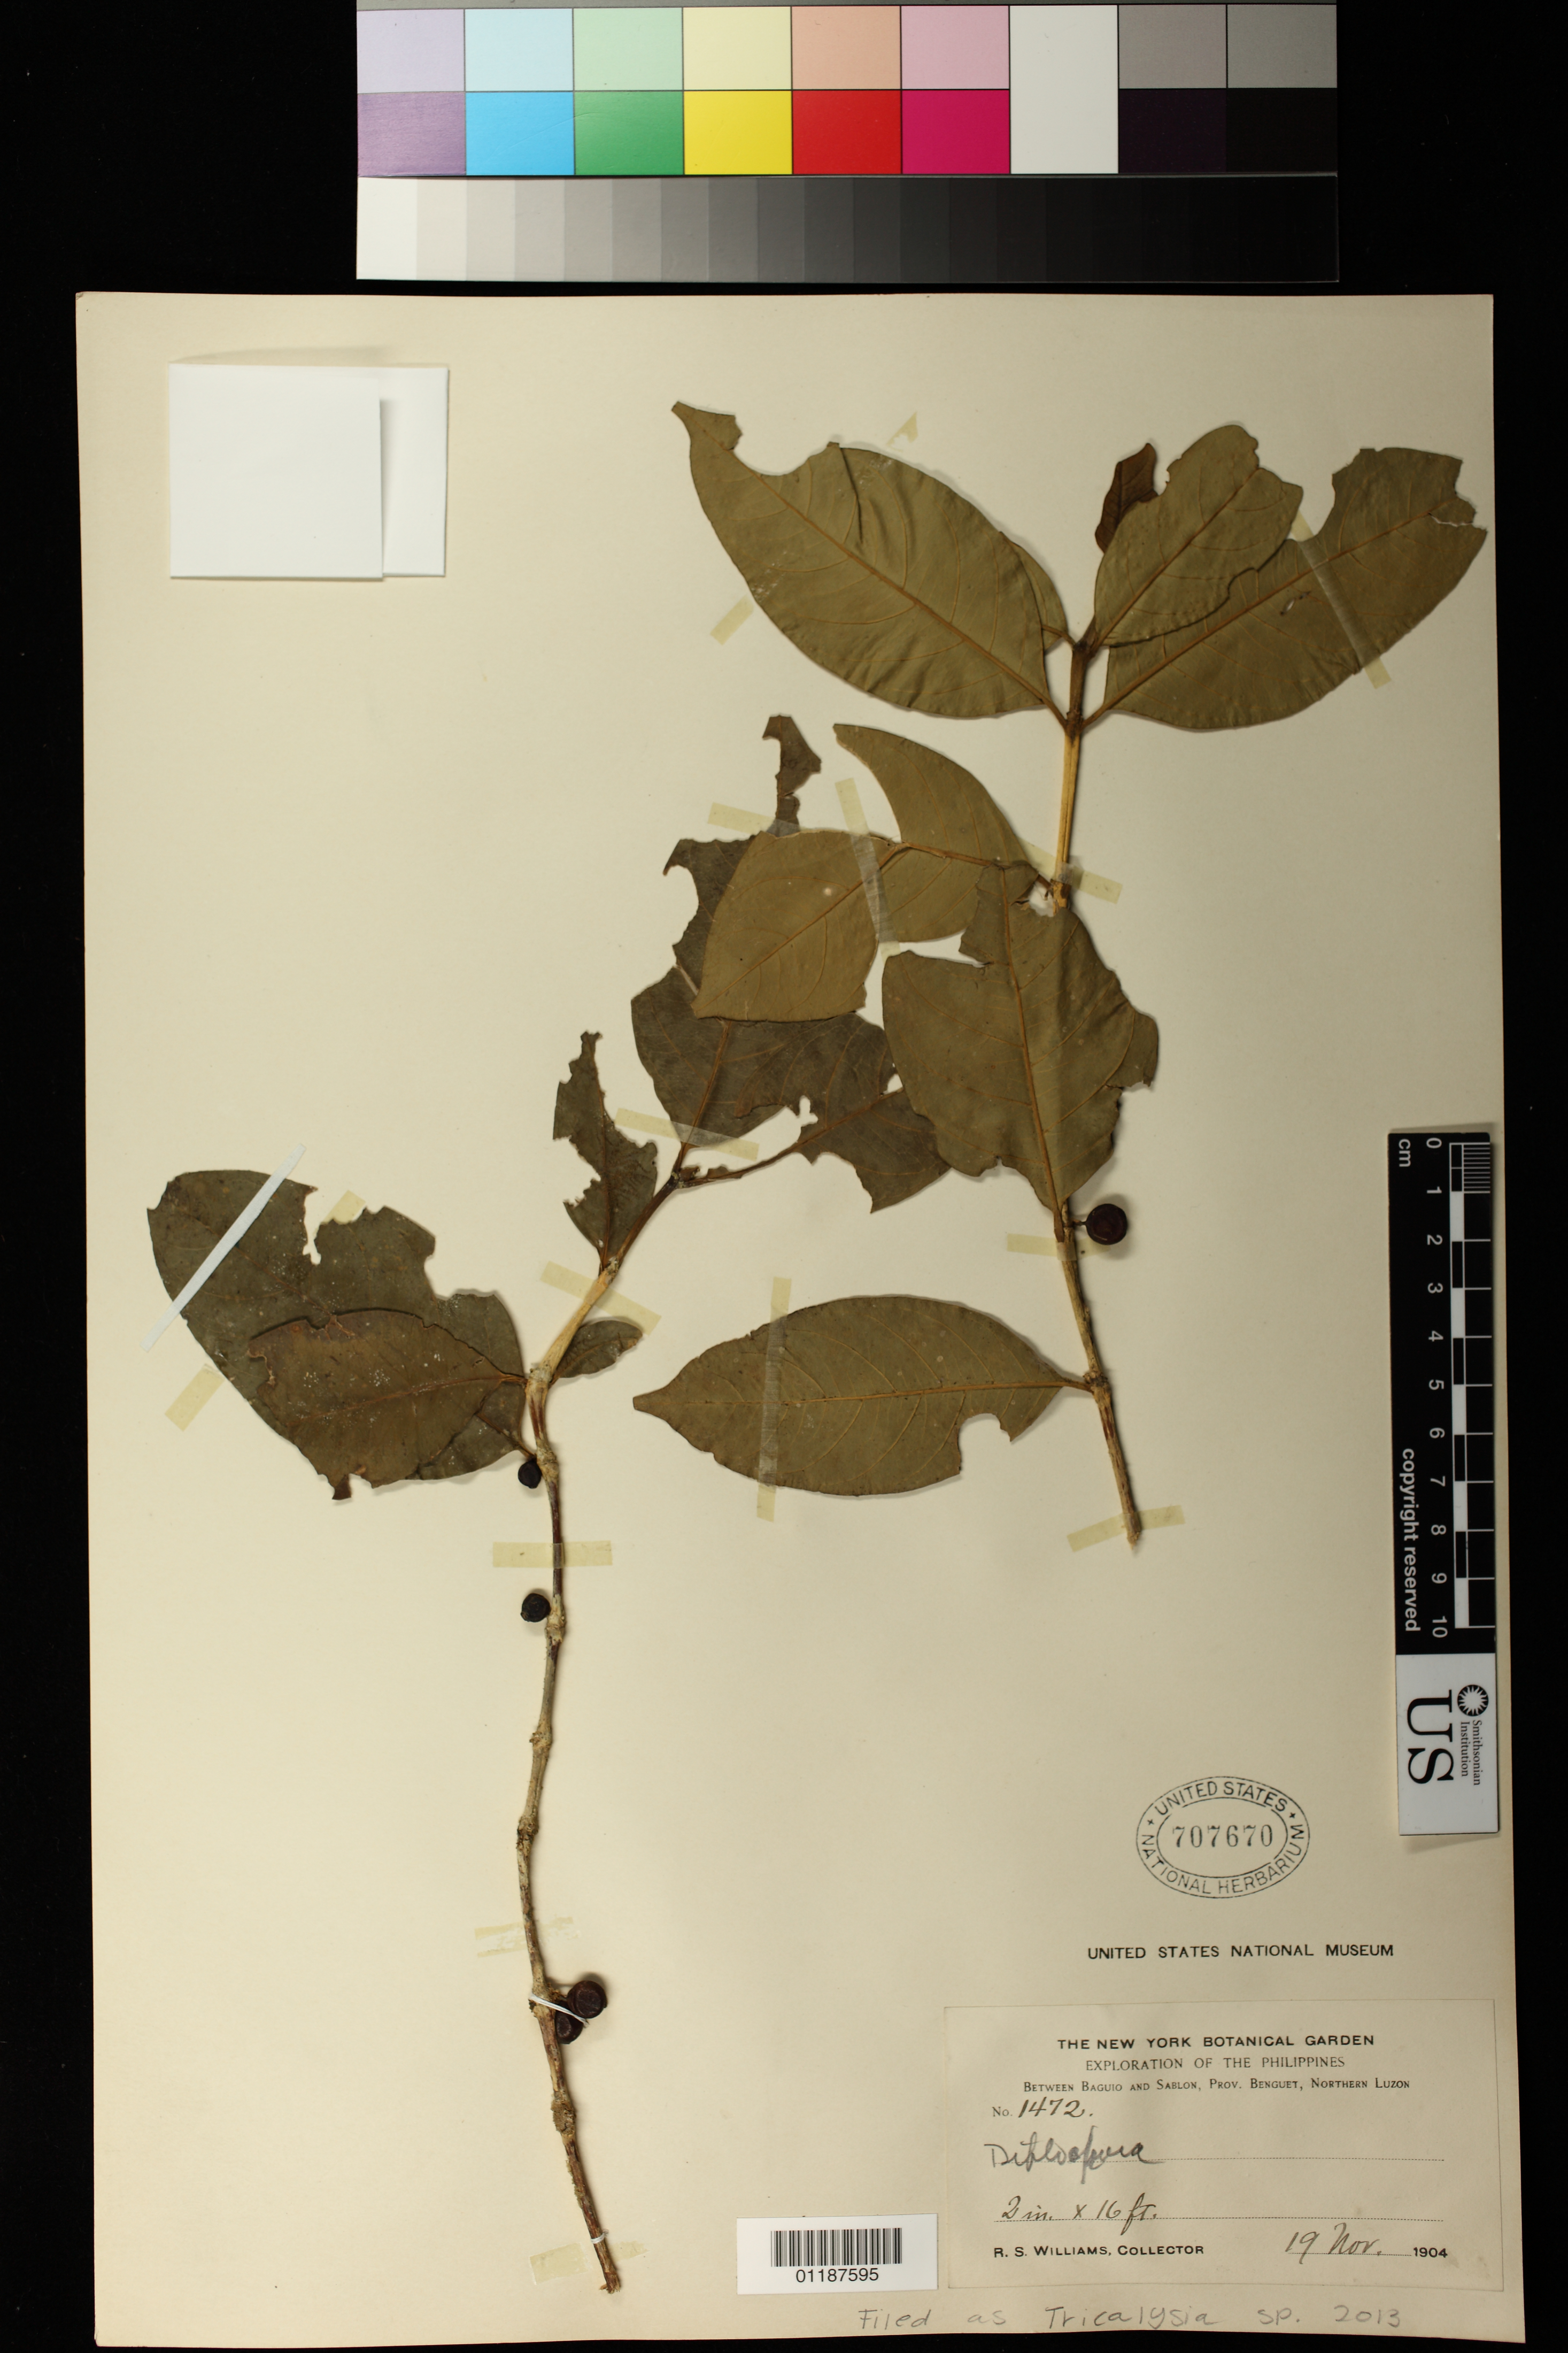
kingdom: Plantae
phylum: Tracheophyta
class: Magnoliopsida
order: Gentianales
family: Rubiaceae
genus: Tricalysia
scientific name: Tricalysia sp.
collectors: R. S. Williams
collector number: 1472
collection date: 1904-11-19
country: Philippines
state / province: Cordillera (Administrative Region)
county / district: Benguet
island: Luzon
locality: Between Baguio and Sablon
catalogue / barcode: US 707670